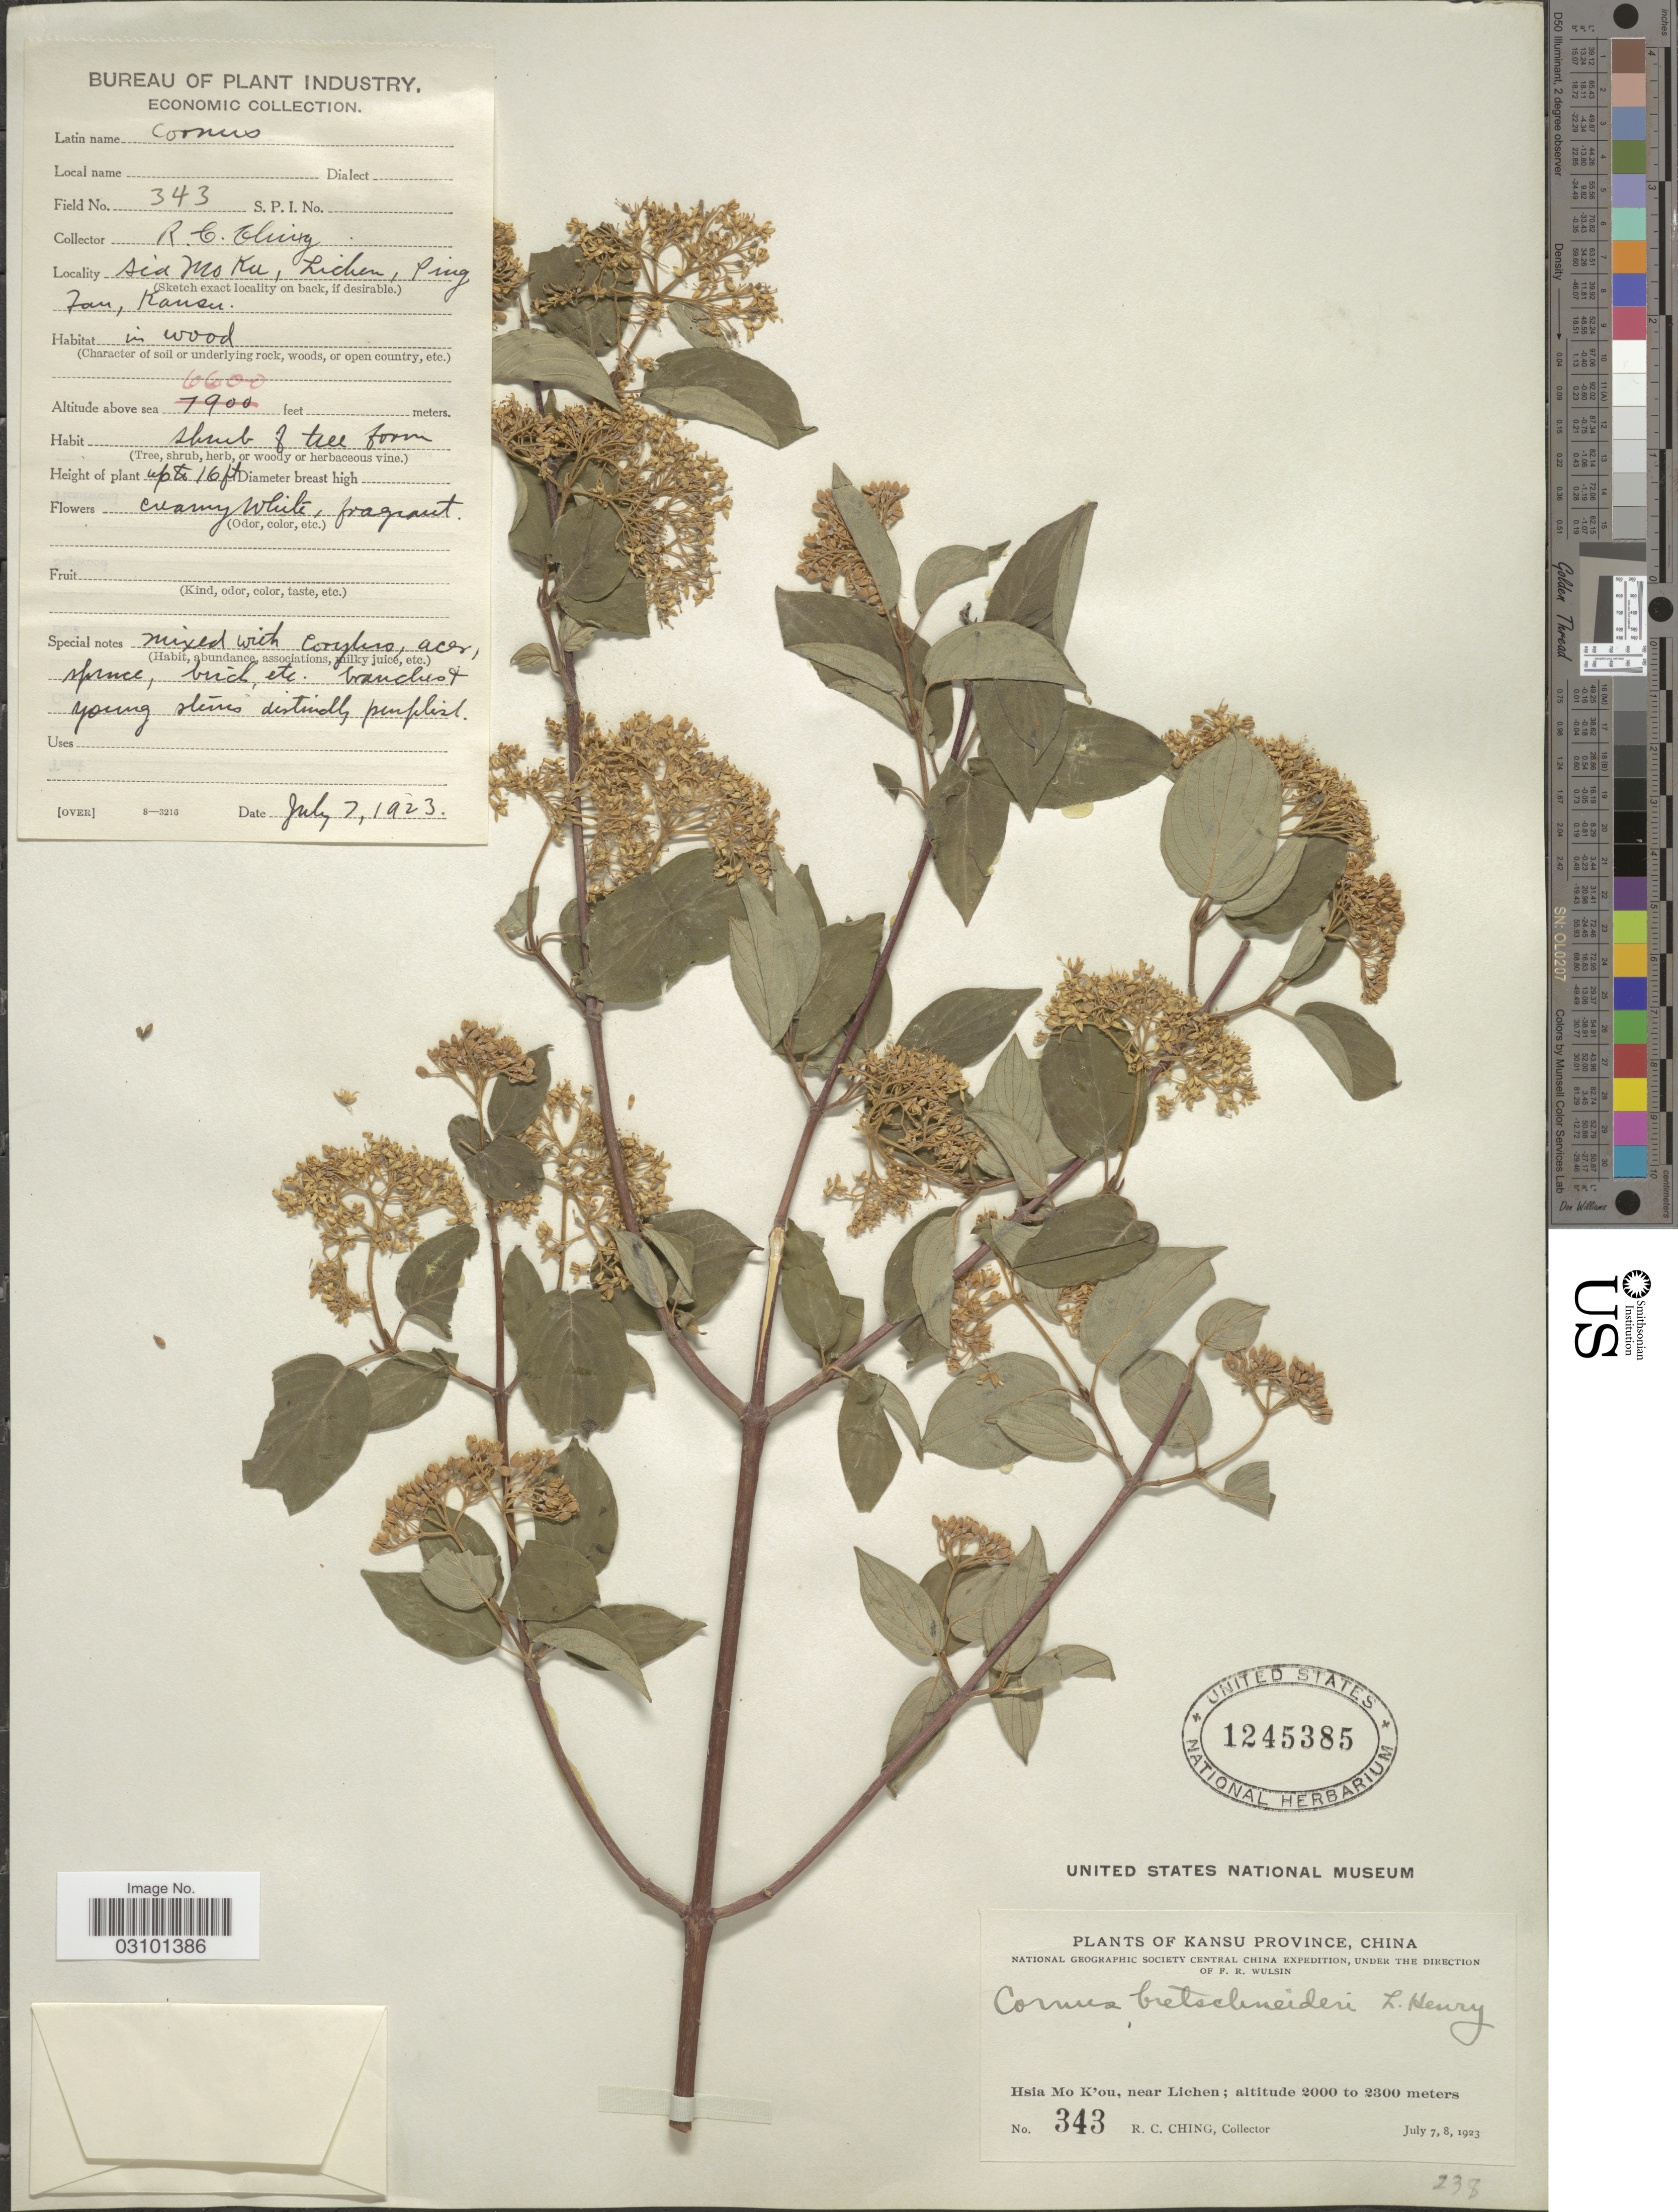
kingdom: Plantae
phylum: Tracheophyta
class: Magnoliopsida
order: Cornales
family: Cornaceae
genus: Cornus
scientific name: Cornus bretschneideri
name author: L.Henry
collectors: R. C. Ching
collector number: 343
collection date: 1923-07-07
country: China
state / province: Gansu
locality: Sia Mo Ku, Lichen, Ping Tan, Kansu.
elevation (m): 2012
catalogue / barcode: US 1245385